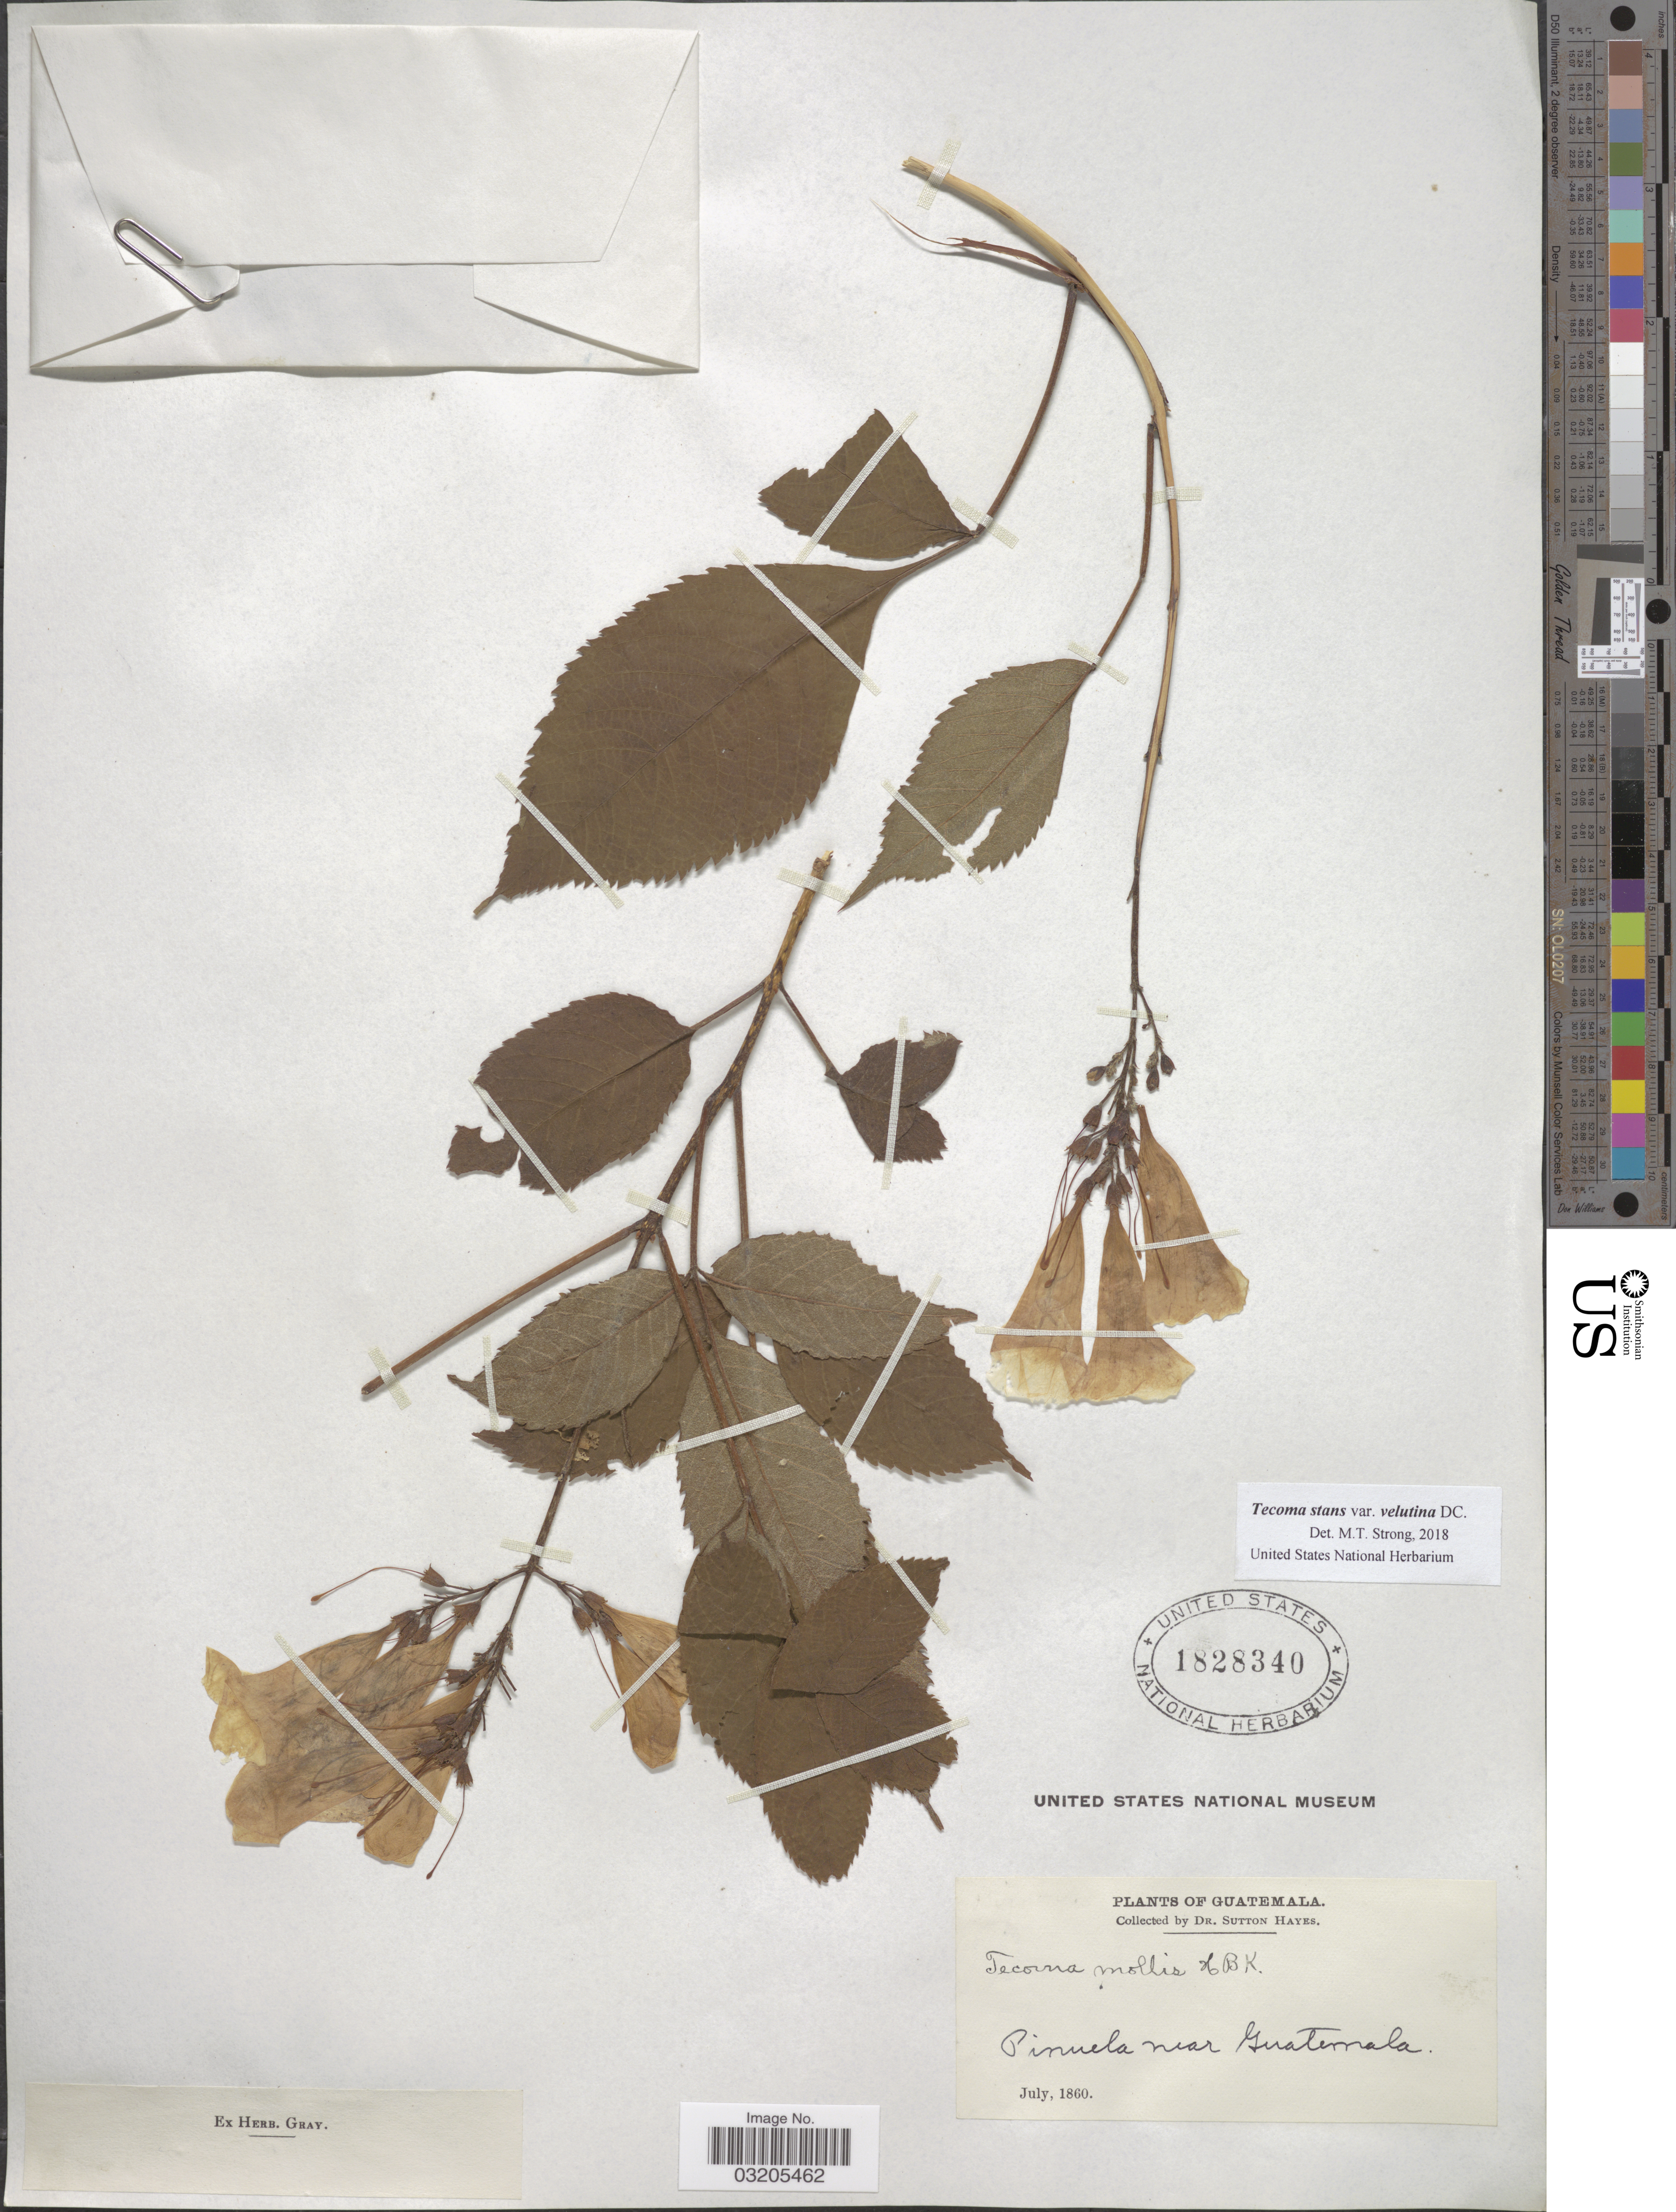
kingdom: Plantae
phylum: Tracheophyta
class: Magnoliopsida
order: Lamiales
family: Bignoniaceae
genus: Tecoma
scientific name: Tecoma stans var. velutina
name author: DC.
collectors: S. Hayes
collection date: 1860-07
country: Guatemala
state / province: Guatemala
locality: Pinuela near Guatemala.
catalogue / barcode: US 1828340